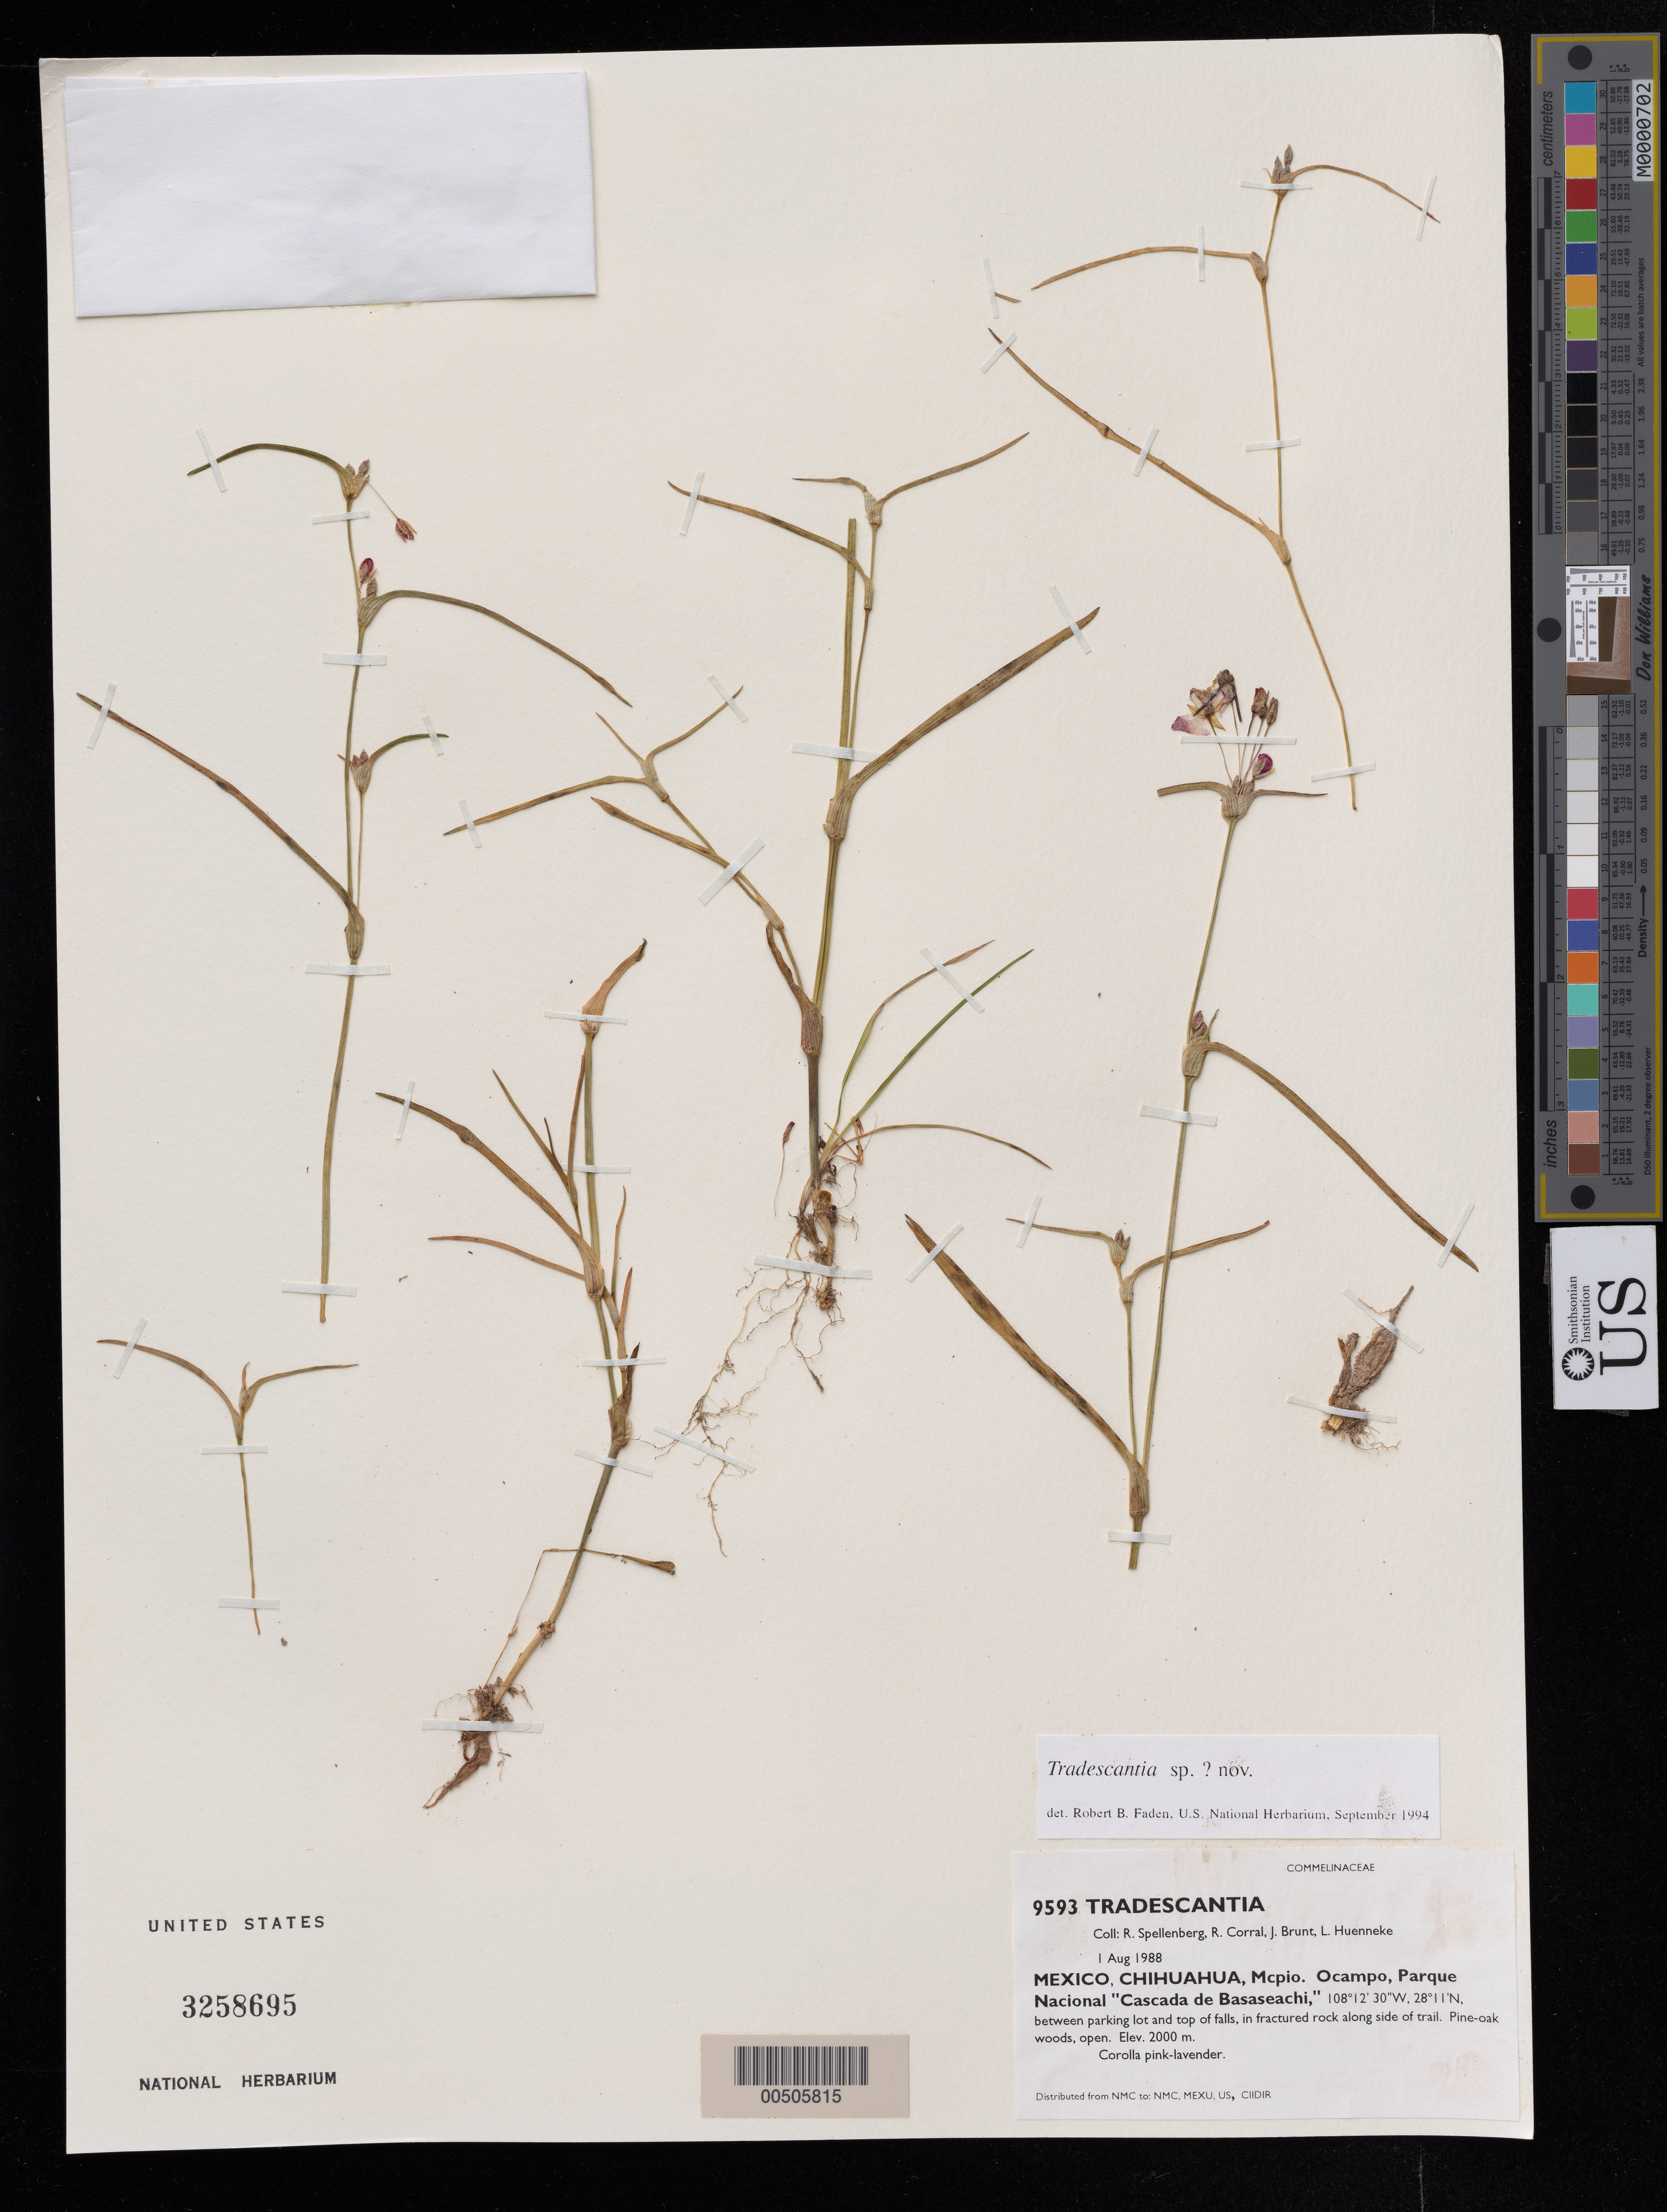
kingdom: Plantae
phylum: Tracheophyta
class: Liliopsida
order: Commelinales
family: Commelinaceae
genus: Tradescantia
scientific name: Tradescantia sp.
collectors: R. W. Spellenberg, R. Corral, J. Brunt & L. Huenneke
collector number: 9593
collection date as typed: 01 Aug 1988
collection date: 1988-08-01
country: Mexico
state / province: Chihuahua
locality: Ocampo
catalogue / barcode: US 3258695